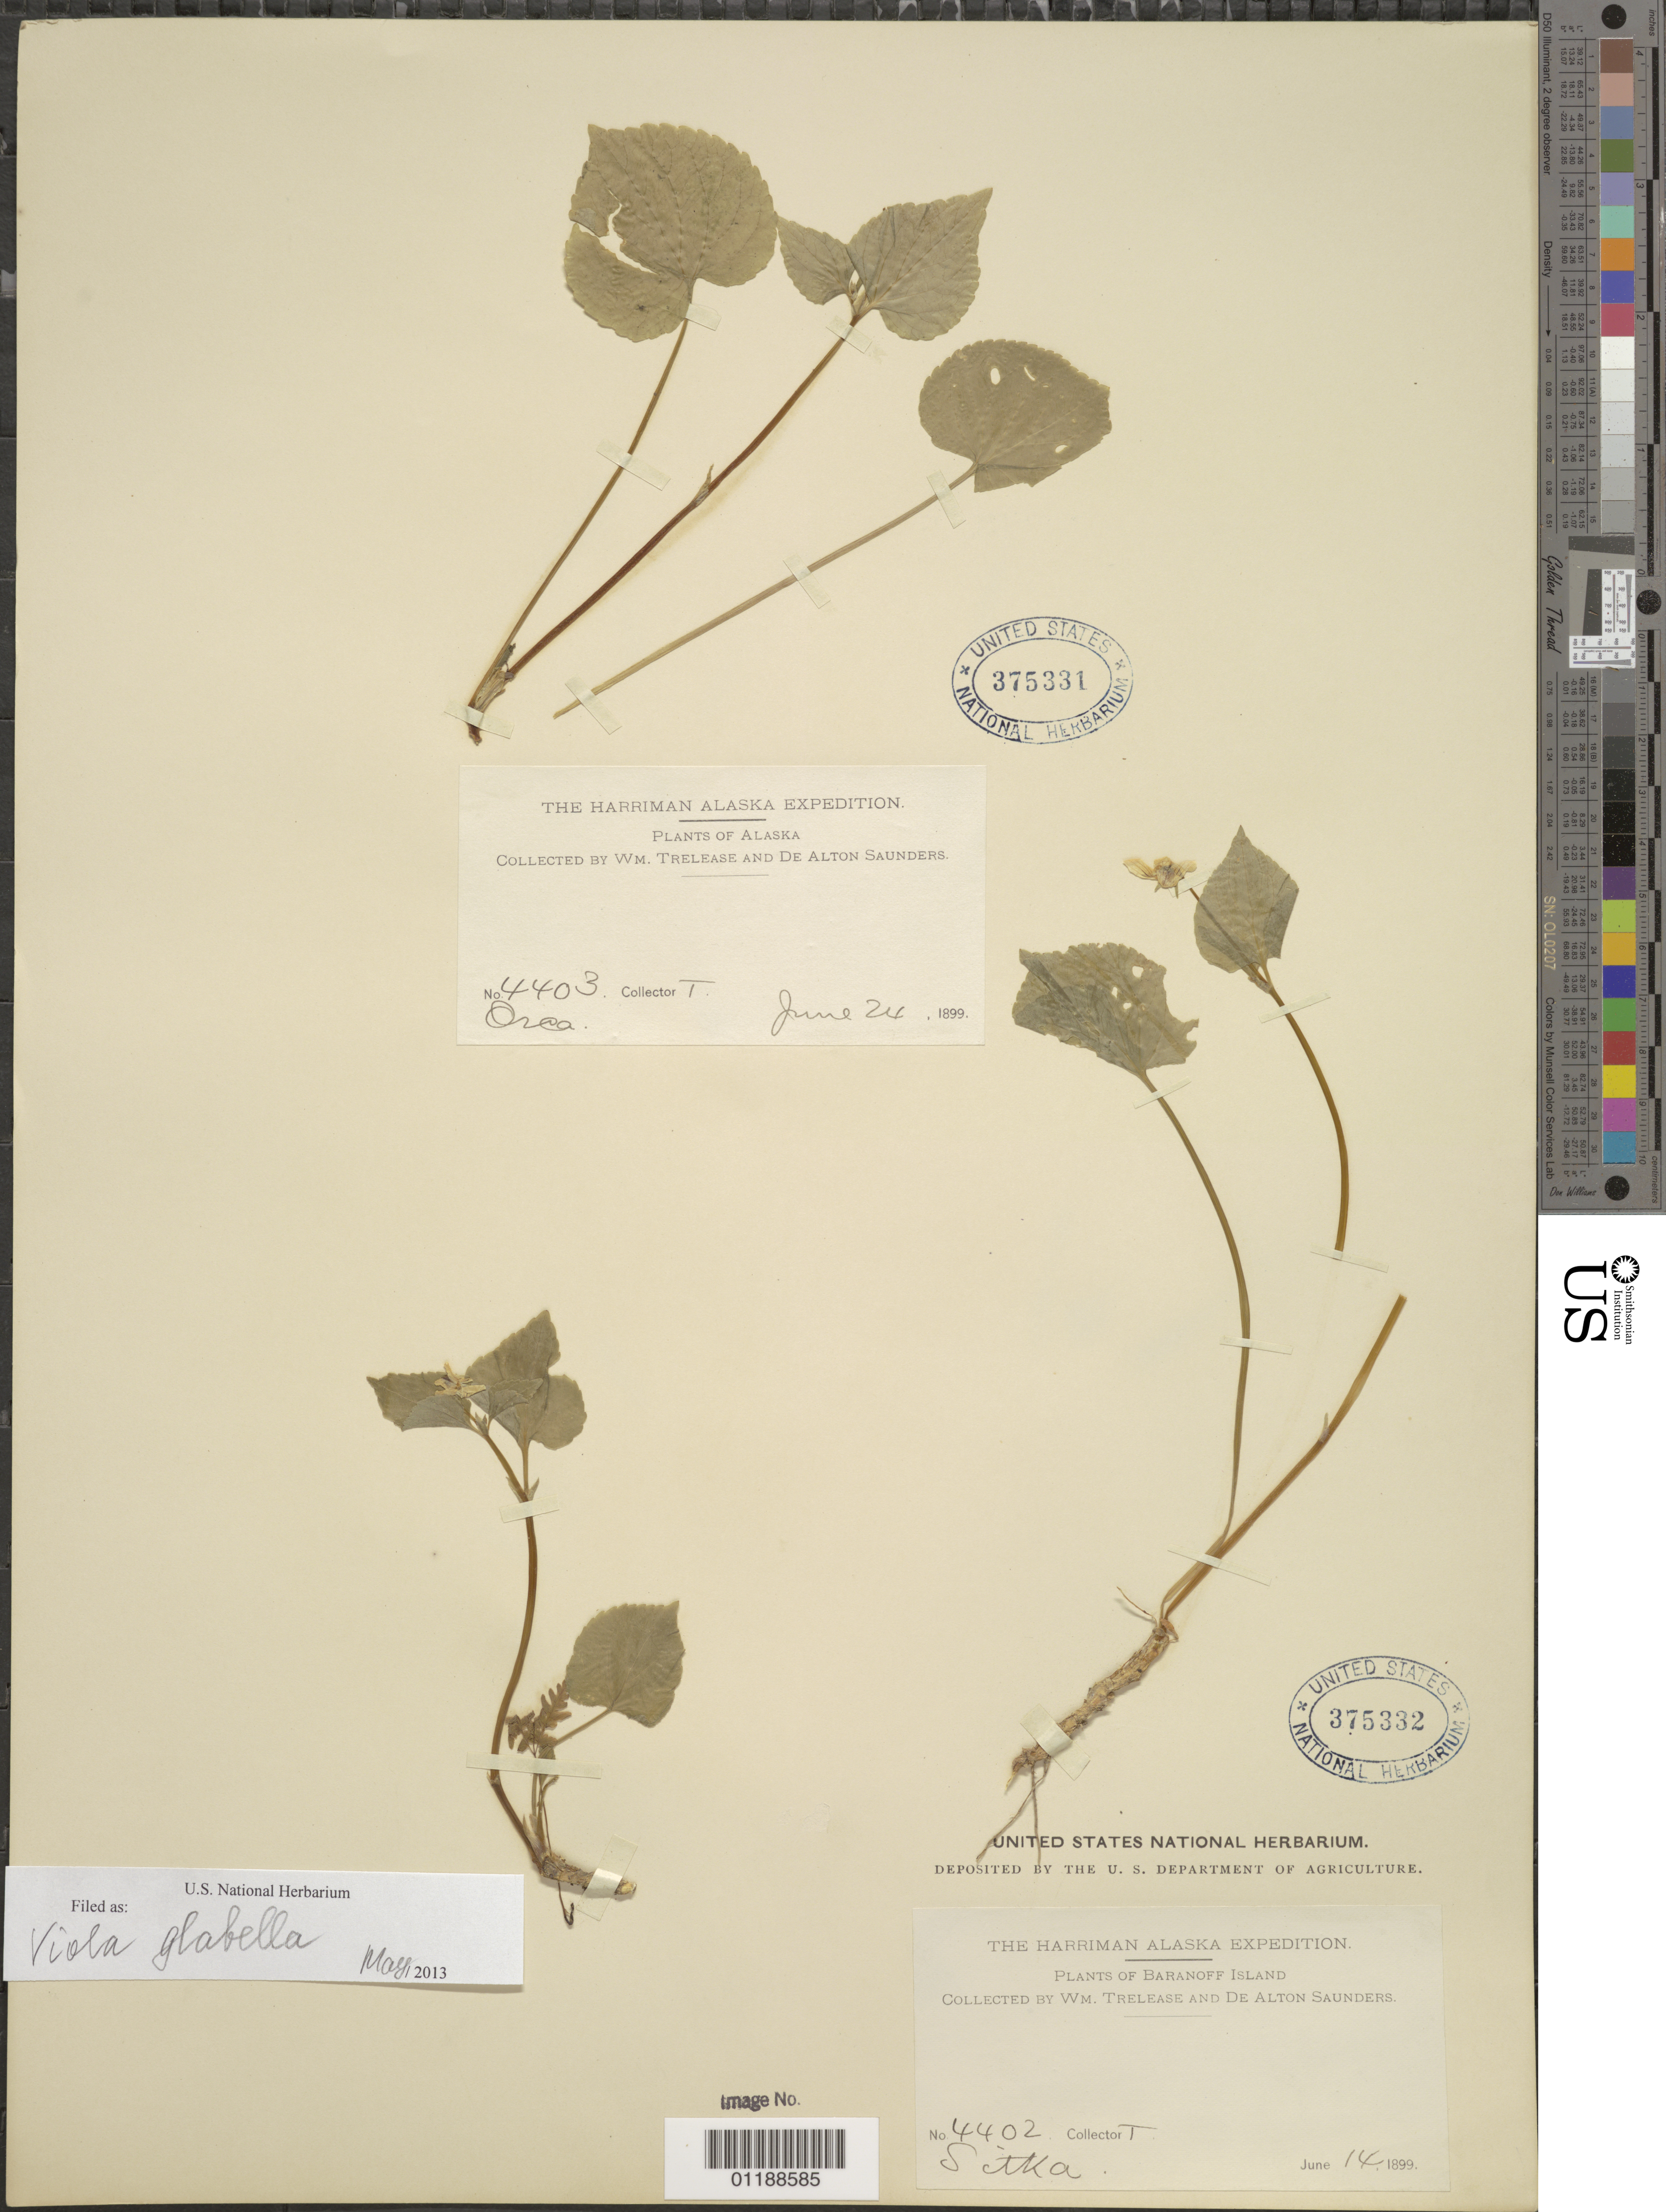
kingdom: Plantae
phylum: Tracheophyta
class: Magnoliopsida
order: Malpighiales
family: Violaceae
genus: Viola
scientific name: Viola glabella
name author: Nutt.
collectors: W. Trelease & D. Saunders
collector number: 4402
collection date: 1899-06-14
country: United States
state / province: Alaska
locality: Sitka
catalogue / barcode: US 375332